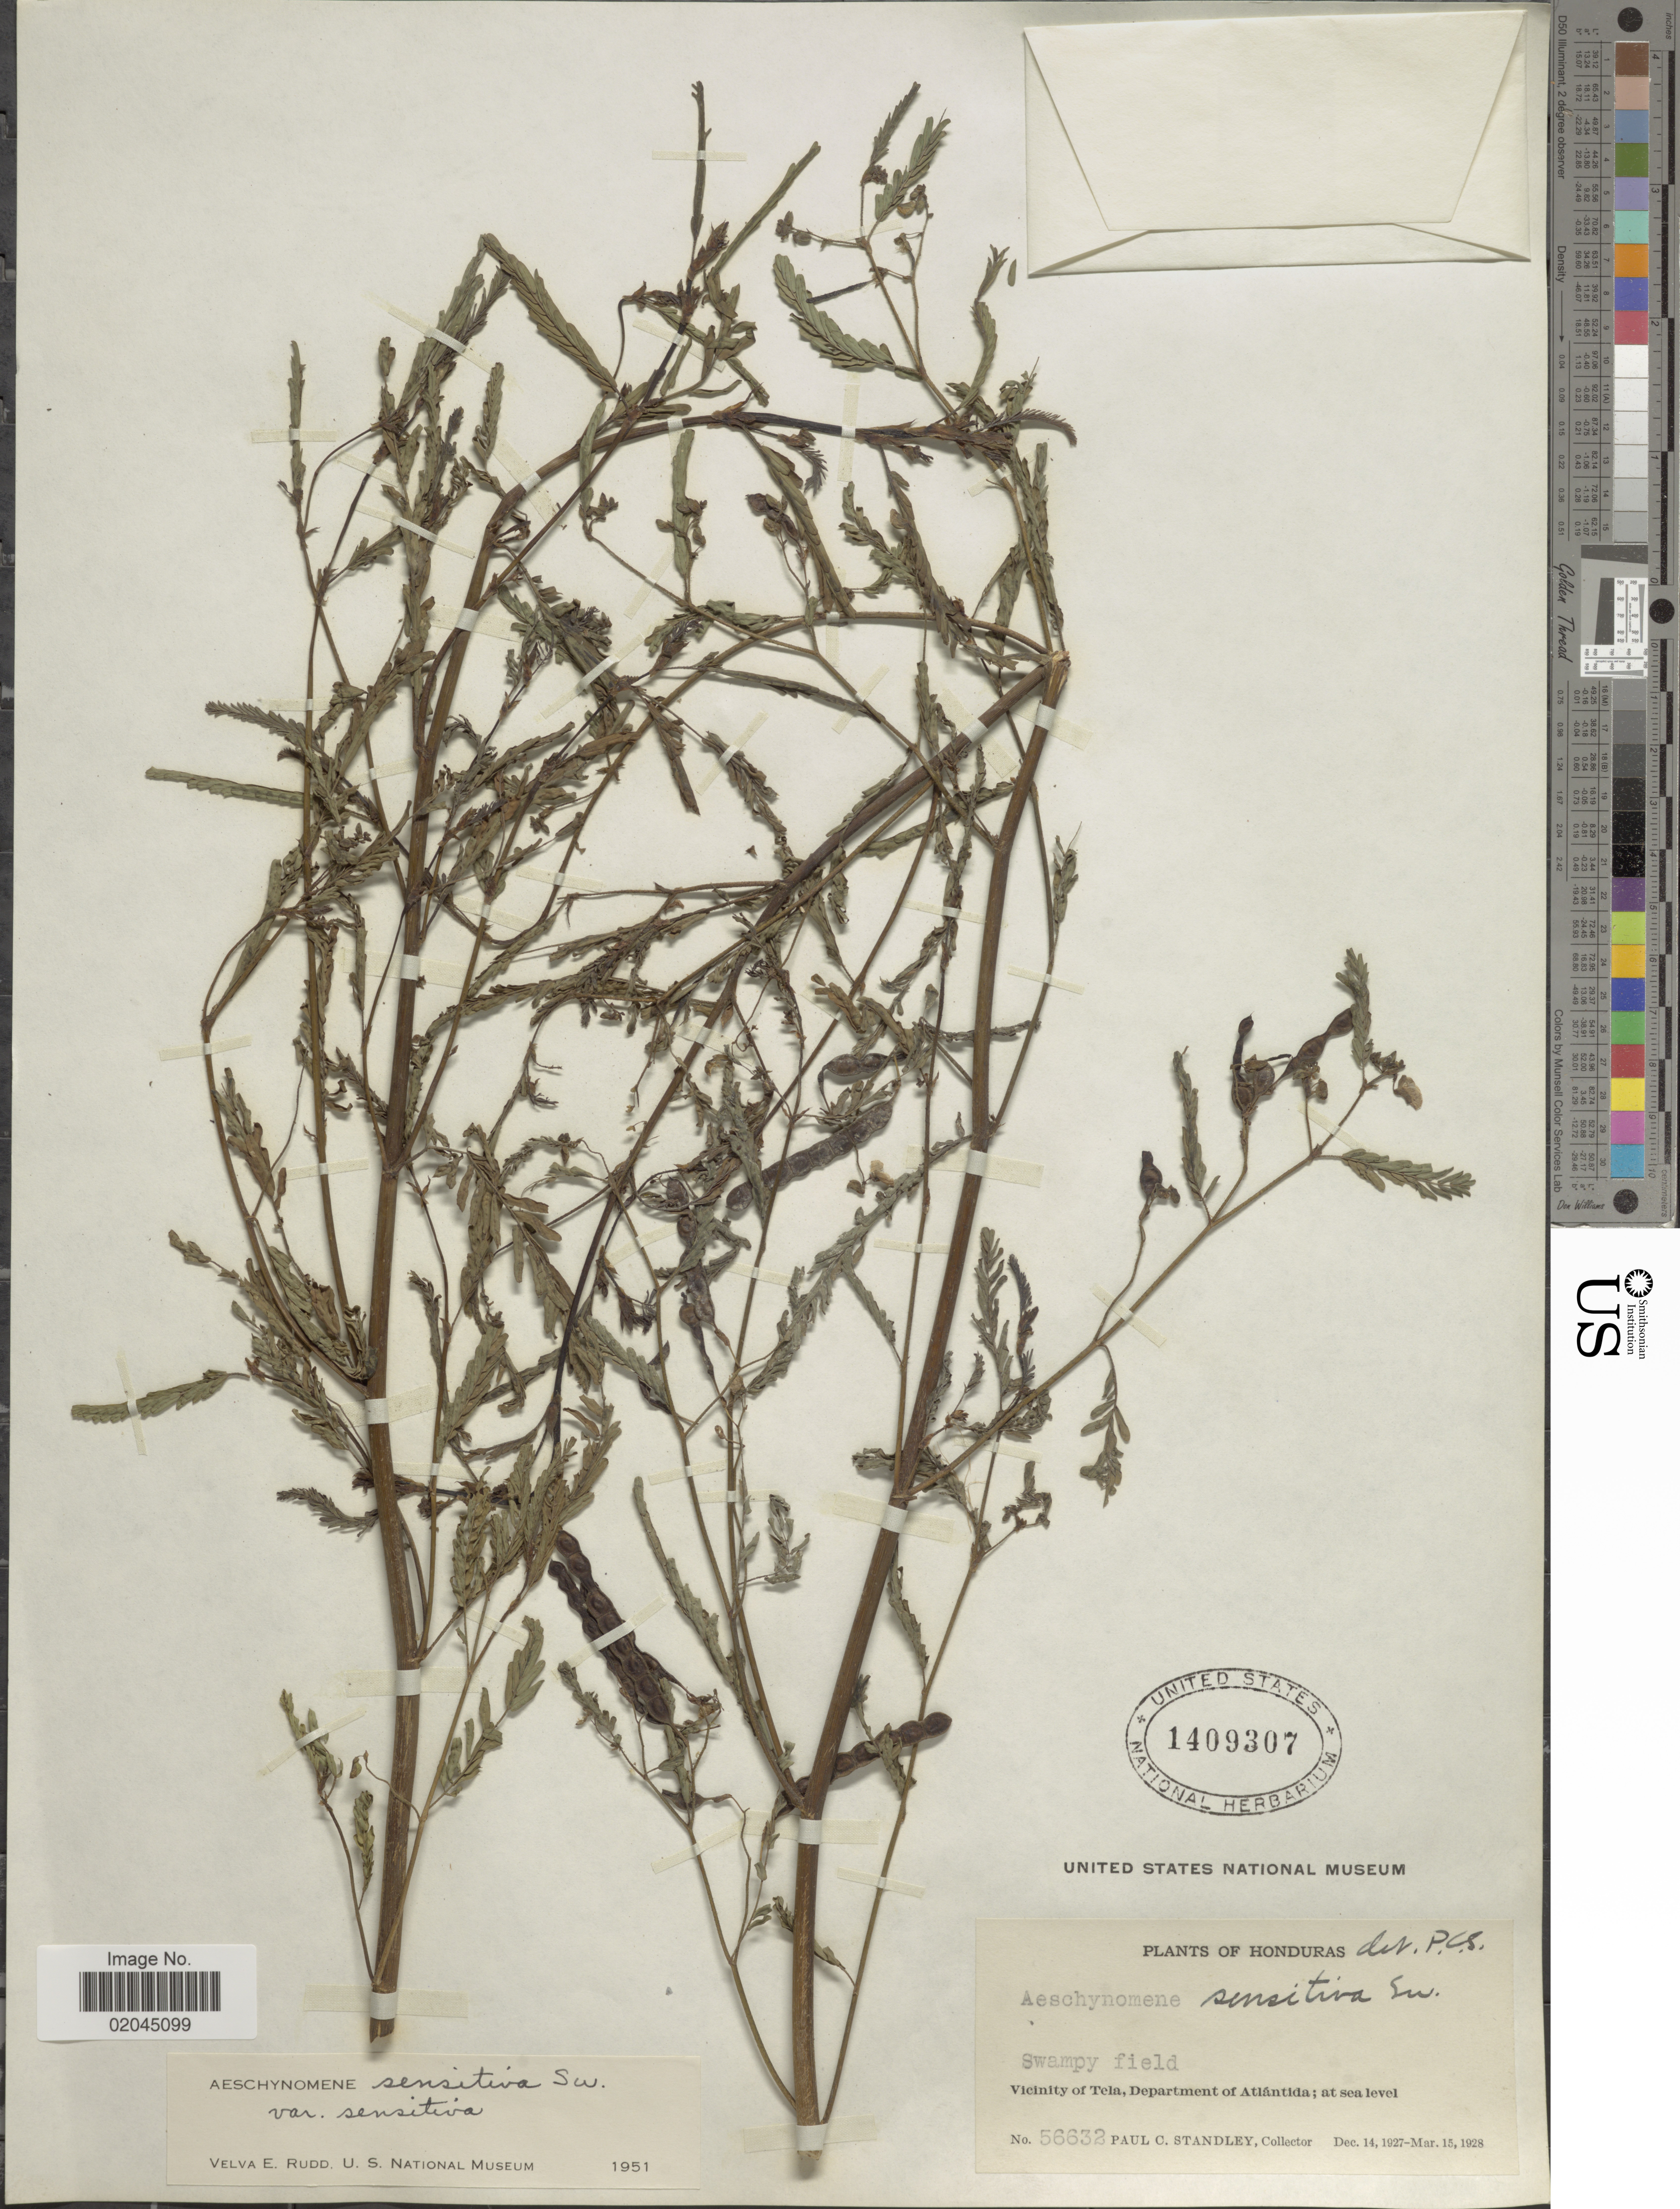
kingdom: Plantae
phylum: Tracheophyta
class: Magnoliopsida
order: Fabales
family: Fabaceae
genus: Aeschynomene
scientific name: Aeschynomene sensitiva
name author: Sw.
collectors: P. C. Standley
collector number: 56632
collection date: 1927-12-14/1928-03-15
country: Honduras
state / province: Atlántida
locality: Vicinity of Tela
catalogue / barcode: US 1409307